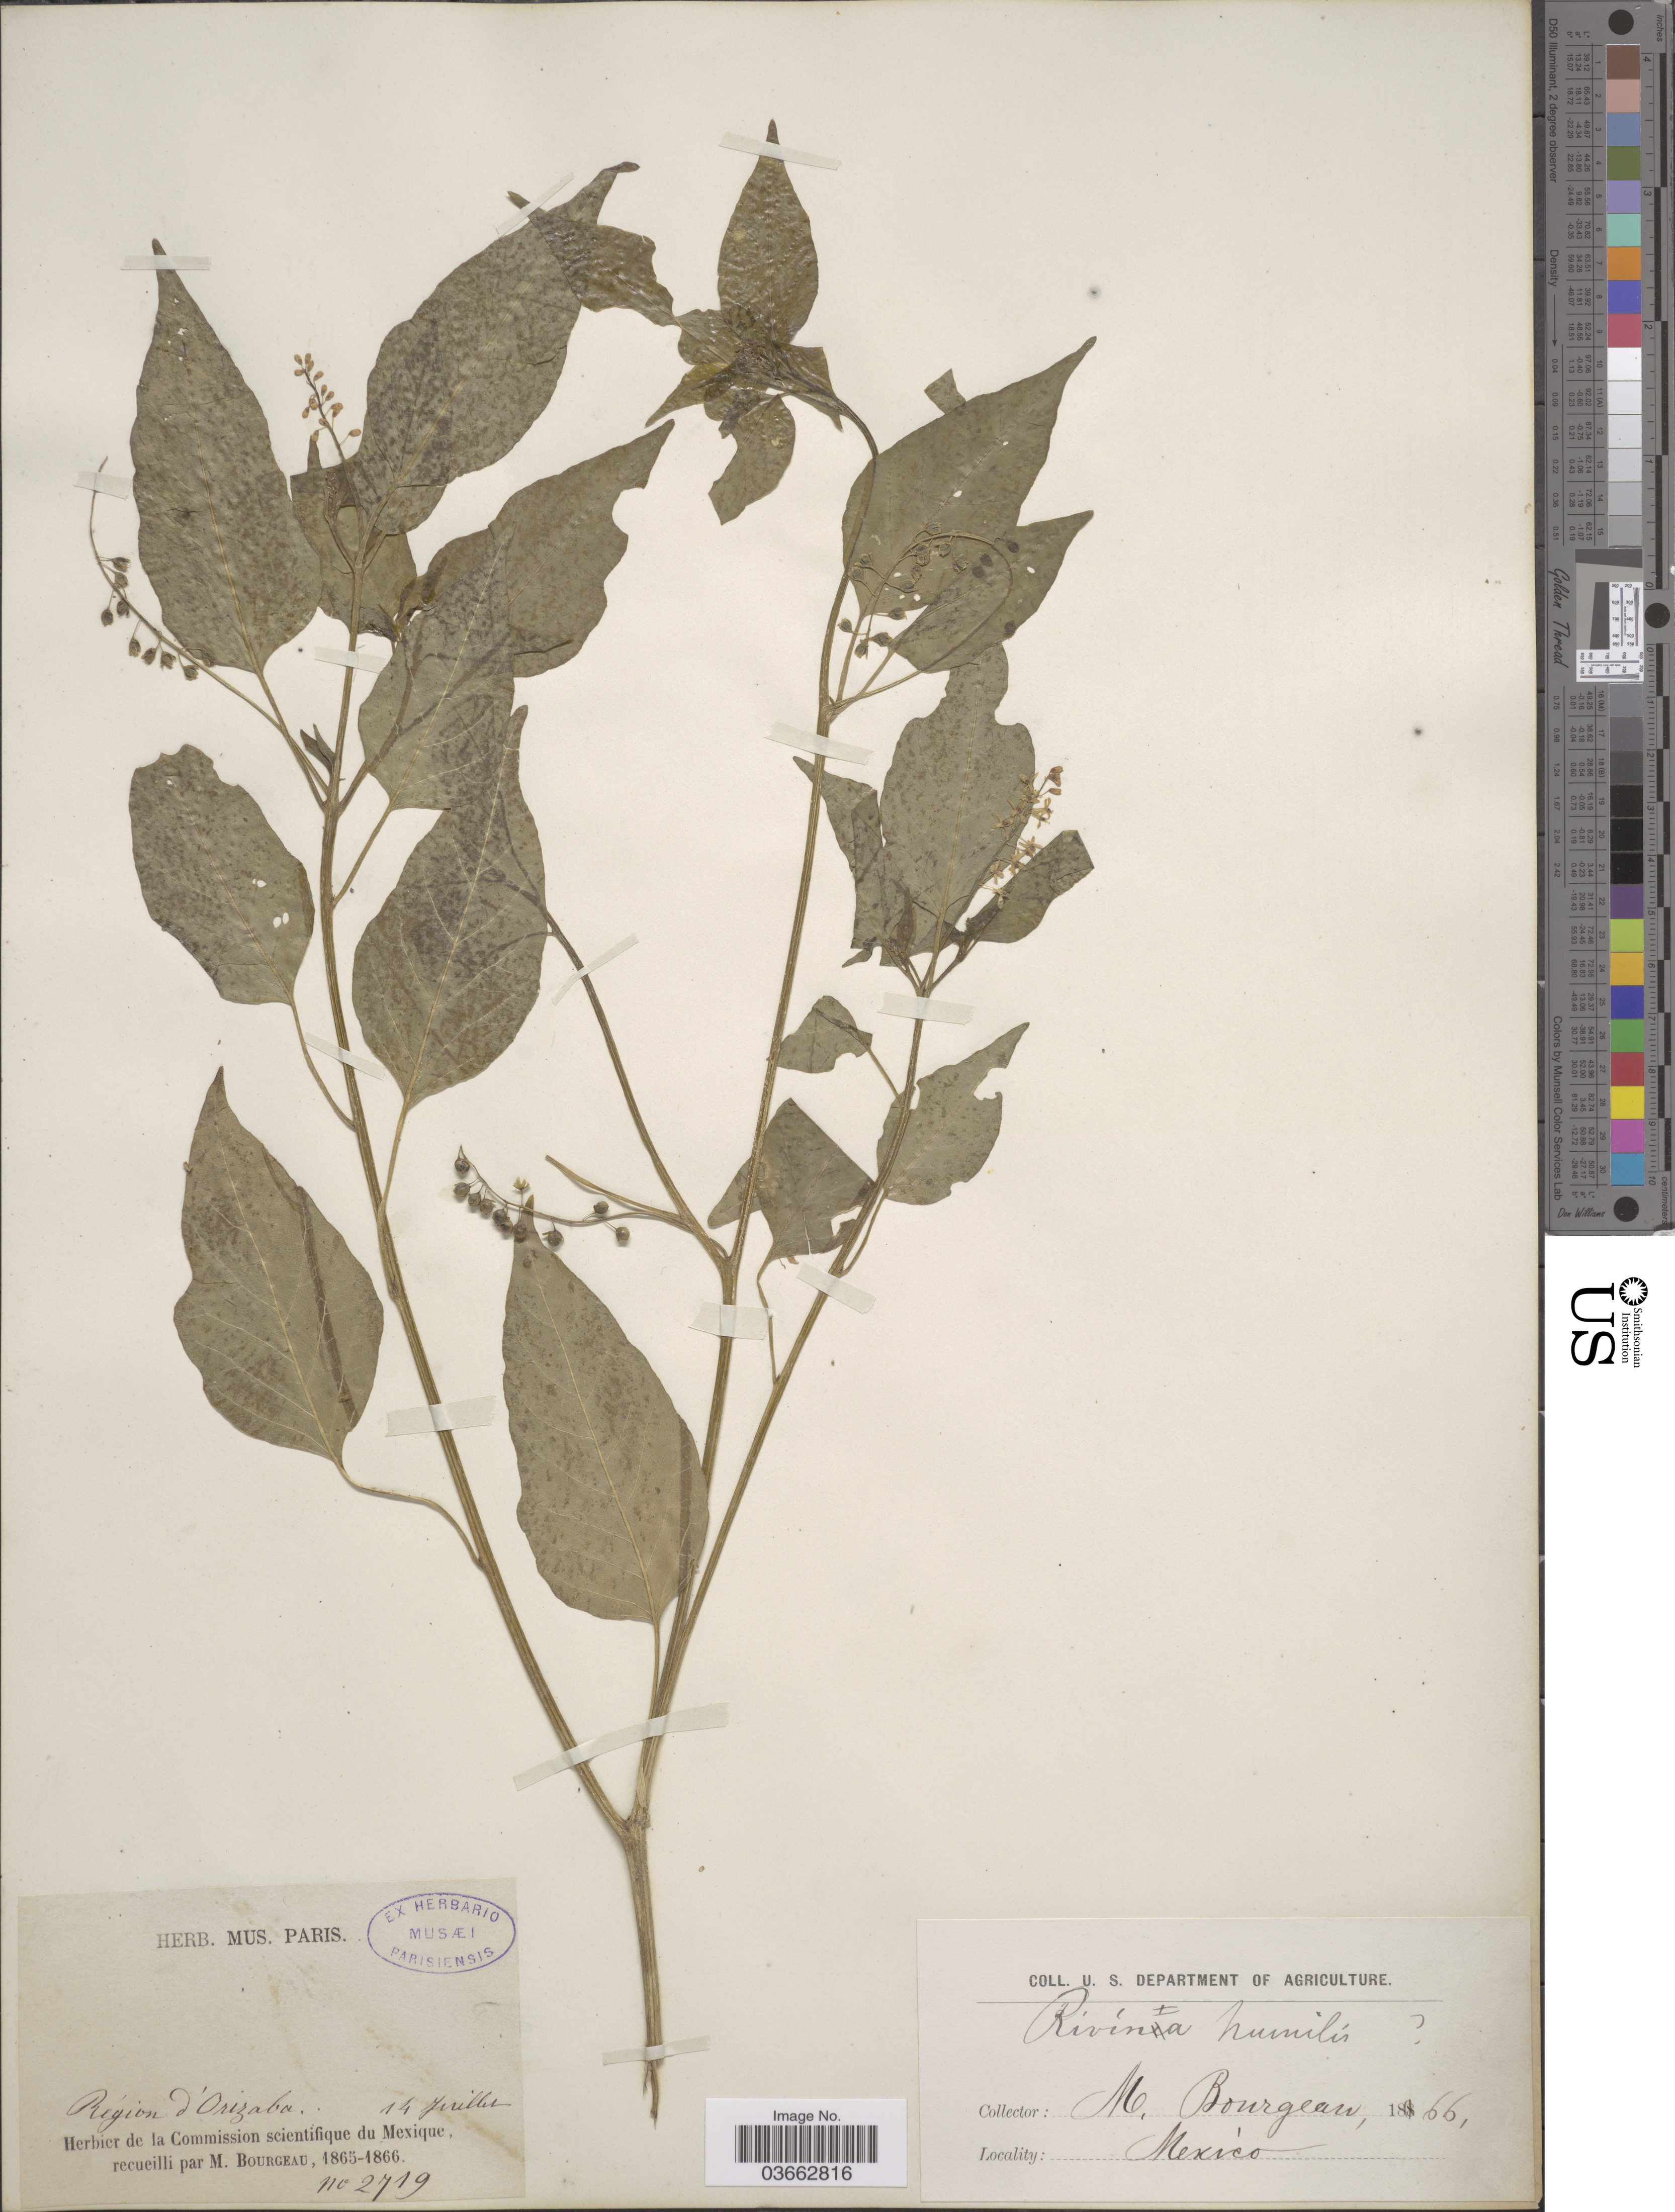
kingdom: Plantae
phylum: Tracheophyta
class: Magnoliopsida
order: Caryophyllales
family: Phytolaccaceae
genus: Rivina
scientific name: Rivina humilis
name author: L.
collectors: M. Bourgeau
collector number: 2719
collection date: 1865-07-14/1866-07-14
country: Mexico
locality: Région d'Orizaba.